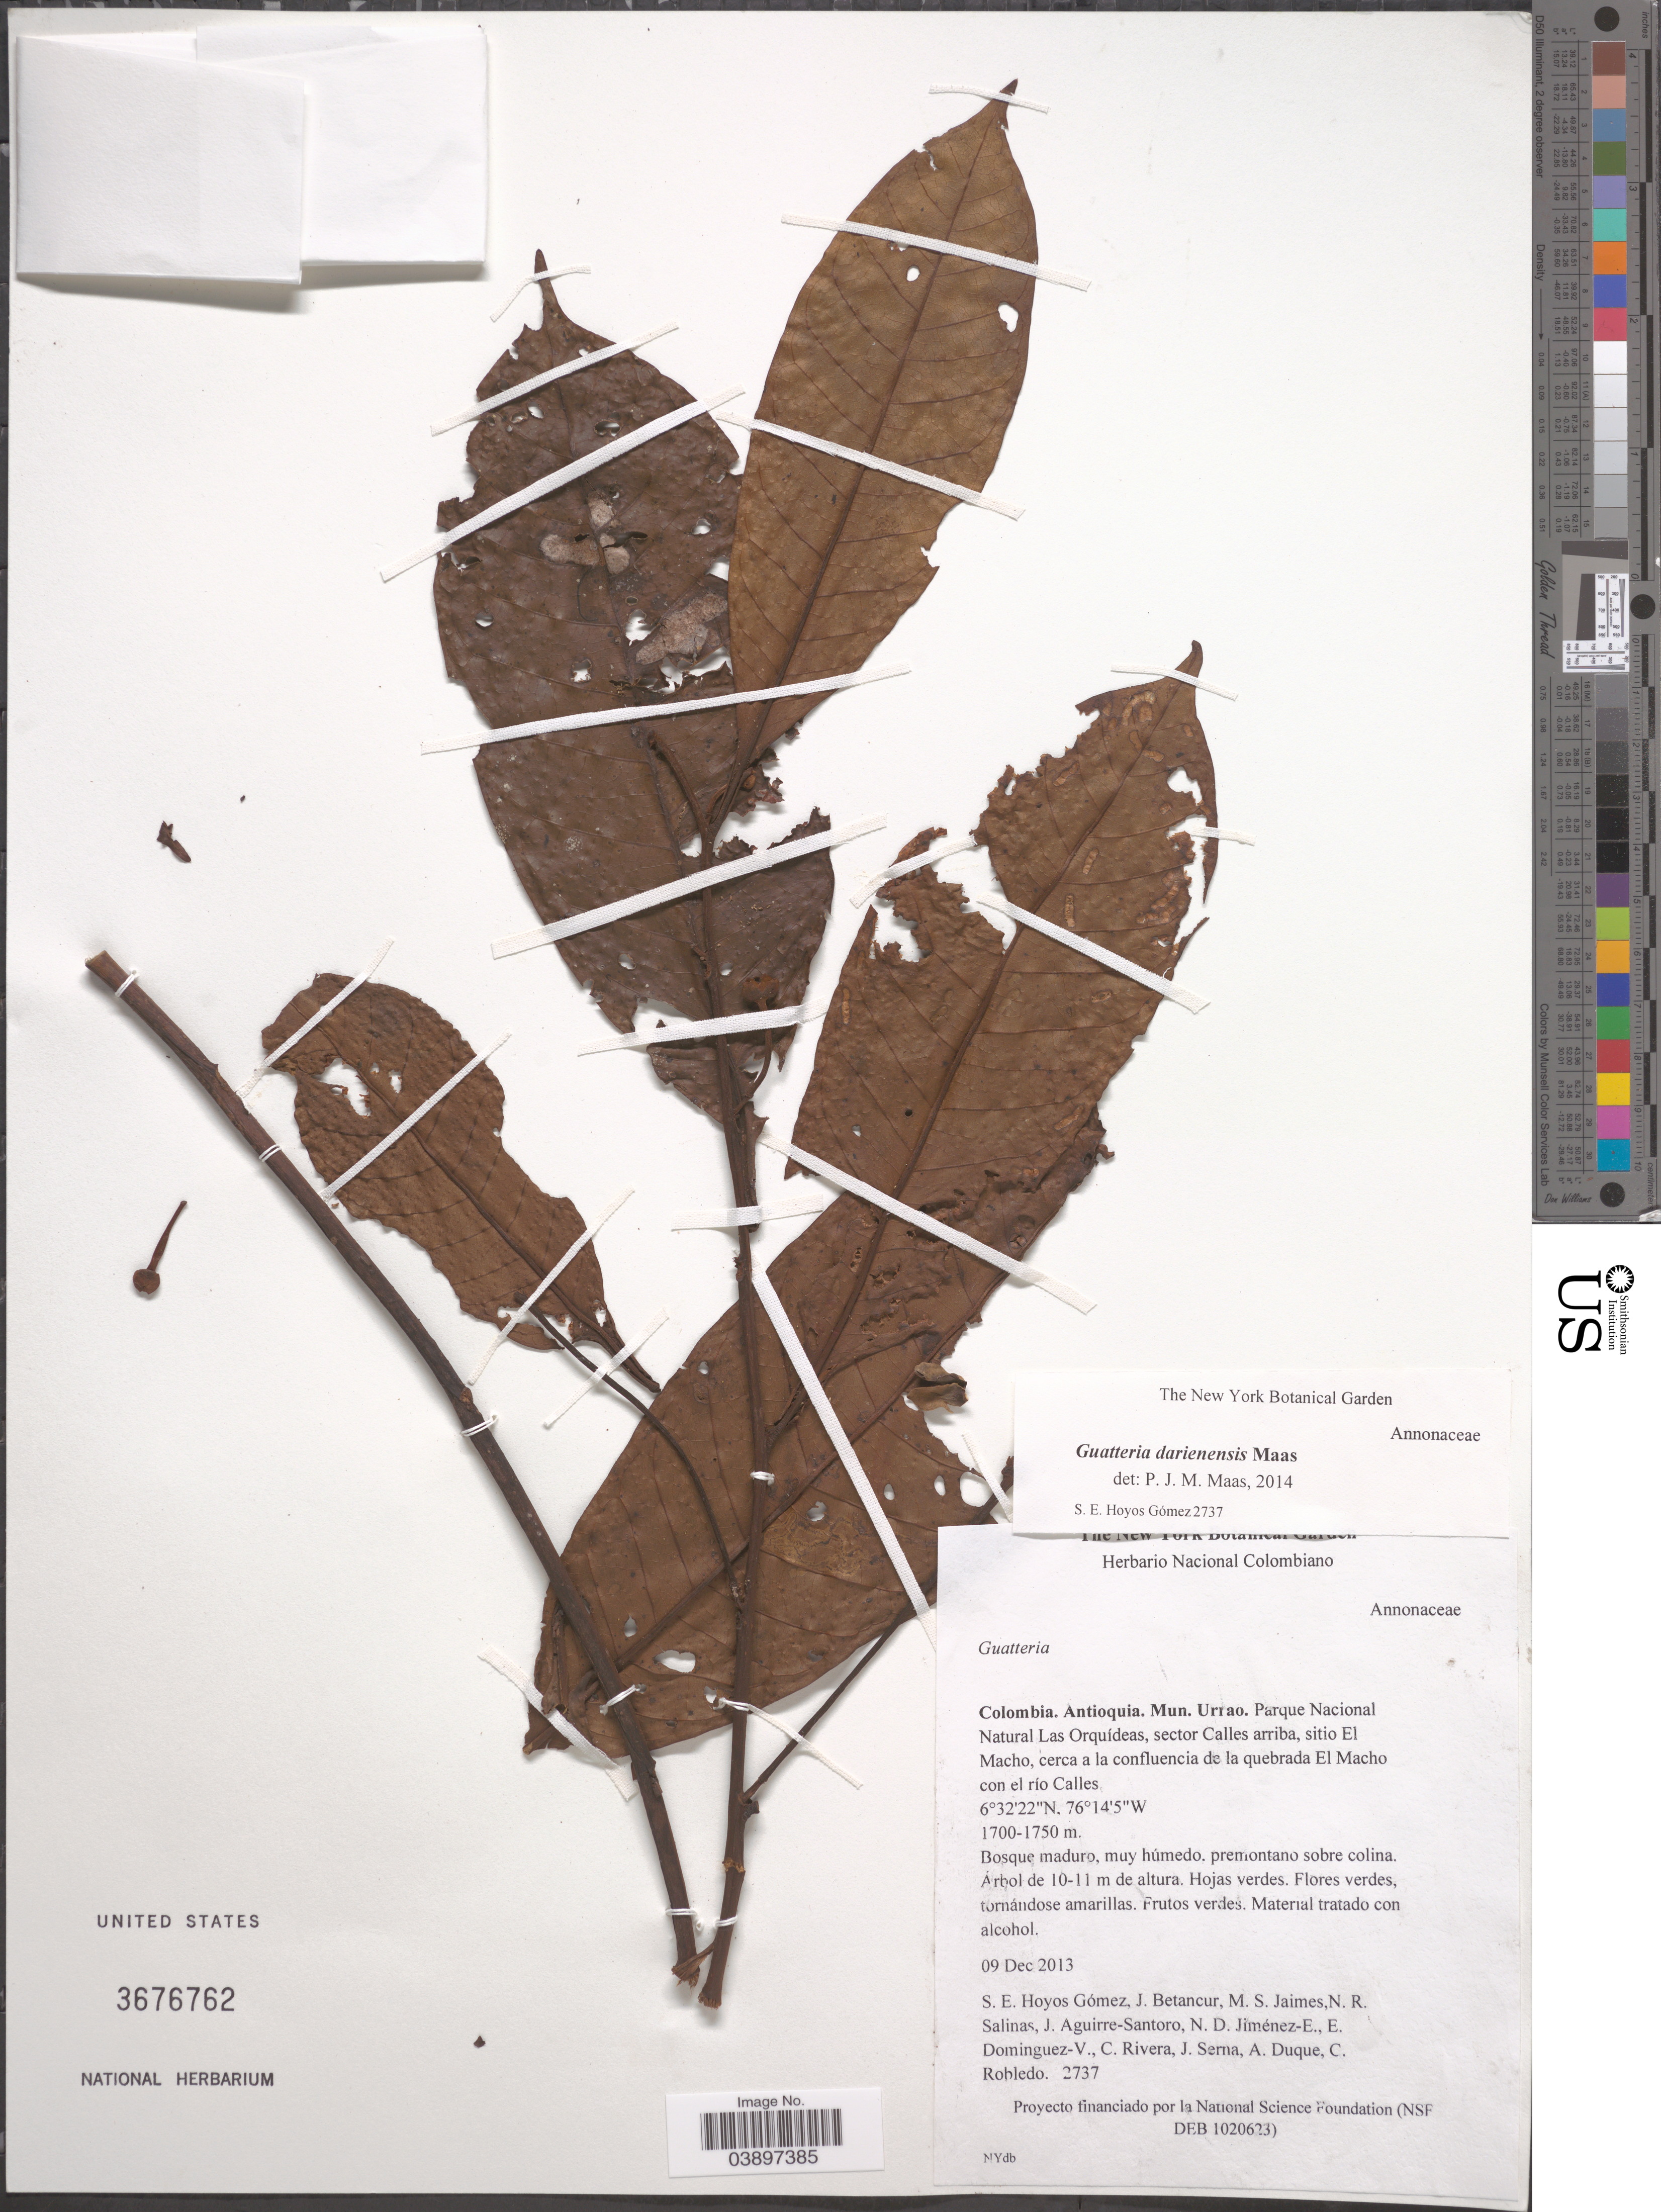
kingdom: Plantae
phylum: Tracheophyta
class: Magnoliopsida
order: Magnoliales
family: Annonaceae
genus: Guatteria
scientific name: Guatteria darienensis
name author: S. Arias & Maas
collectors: S. Hoyos-Gomez, J. Betancur, M. Jaimes, N. Salinas & et al.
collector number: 2737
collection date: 2013-12-09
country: Colombia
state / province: Antioquia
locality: Mun. Urrao. Parque Nacional Natural Las Orquídeas, sector Calles arriba, sitio El Macho, cerca a la confluencia de la quebrada El Macho con el río Calles.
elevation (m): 1700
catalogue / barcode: US 3676762